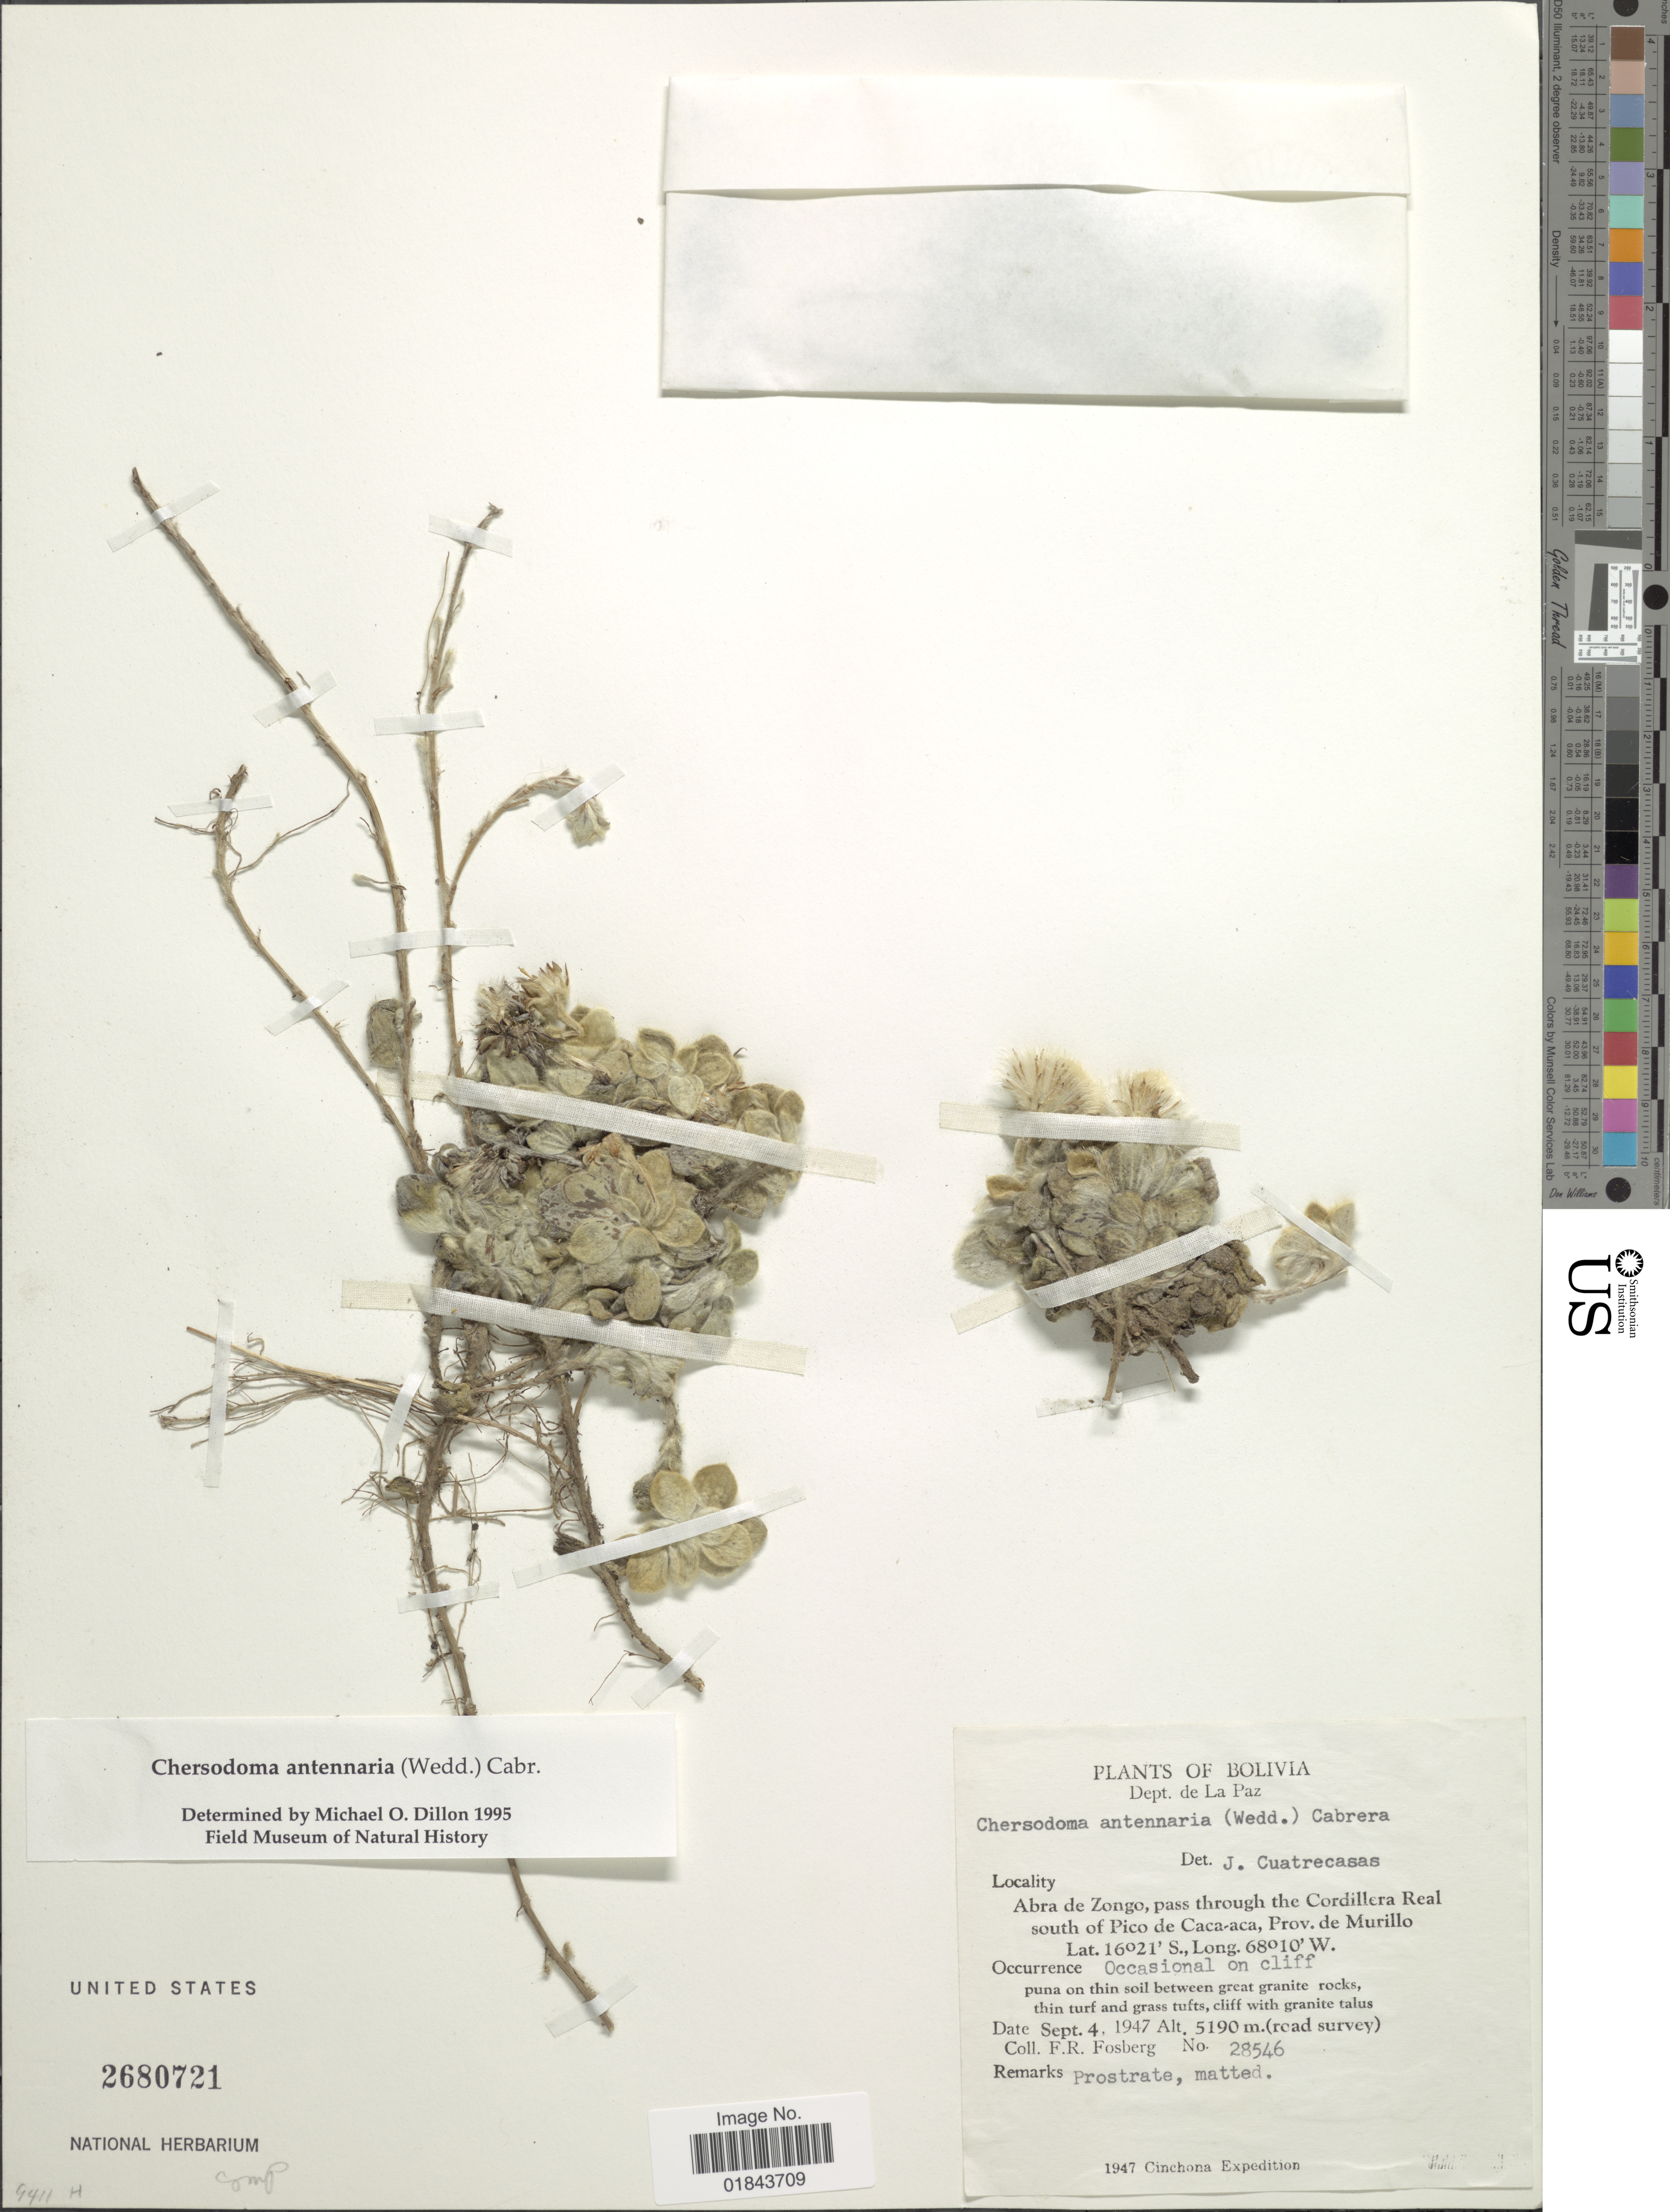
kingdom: Plantae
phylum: Tracheophyta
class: Magnoliopsida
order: Asterales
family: Asteraceae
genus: Chersodoma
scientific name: Chersodoma antennaria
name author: (Wedd.) Cabrera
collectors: F. R. Fosberg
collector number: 28546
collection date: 1947-09-04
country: Bolivia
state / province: La Paz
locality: Dept. La Paz, Abra de Zongo, pass through the Cordillera Real south of Pico de Caca-0aca, Prov. de Murillo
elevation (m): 5190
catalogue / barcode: US 2680721